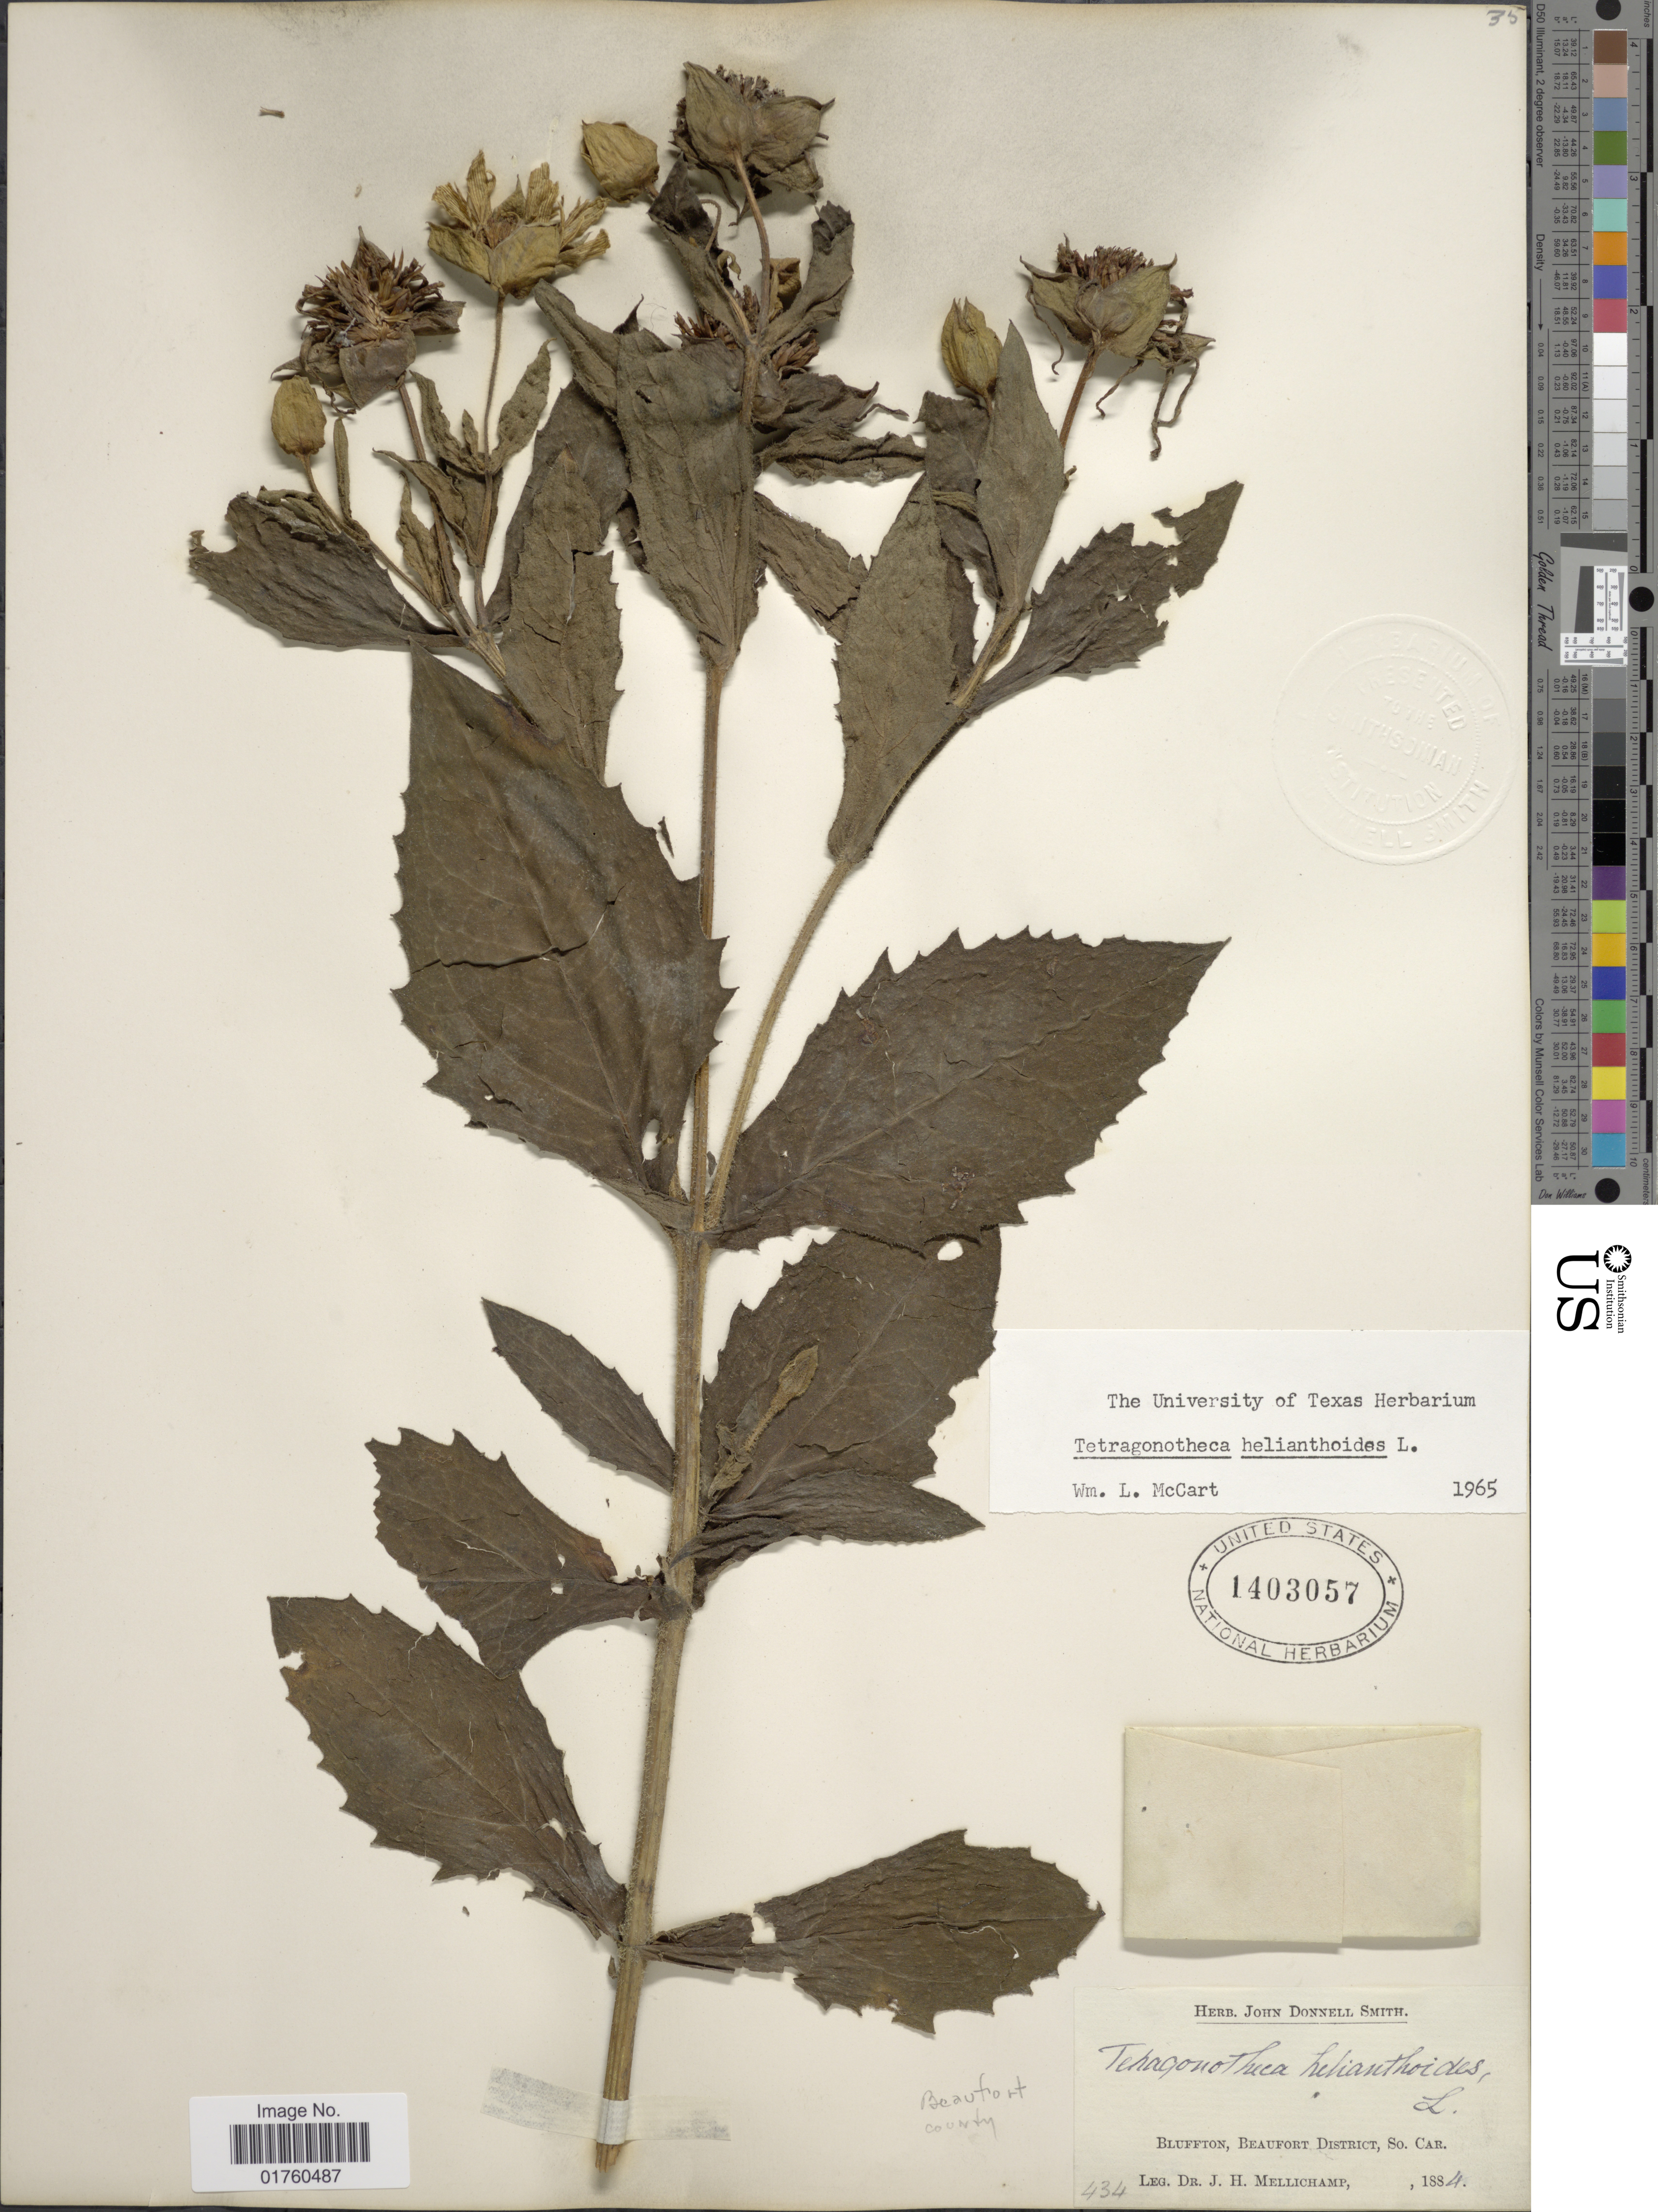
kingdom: Plantae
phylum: Tracheophyta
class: Magnoliopsida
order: Asterales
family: Asteraceae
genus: Tetragonotheca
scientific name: Tetragonotheca helianthoides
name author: L.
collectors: J. H. Mellichamp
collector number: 434*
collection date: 1884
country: United States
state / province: South Carolina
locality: Bluffton, Beaufort District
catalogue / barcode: US 1403057